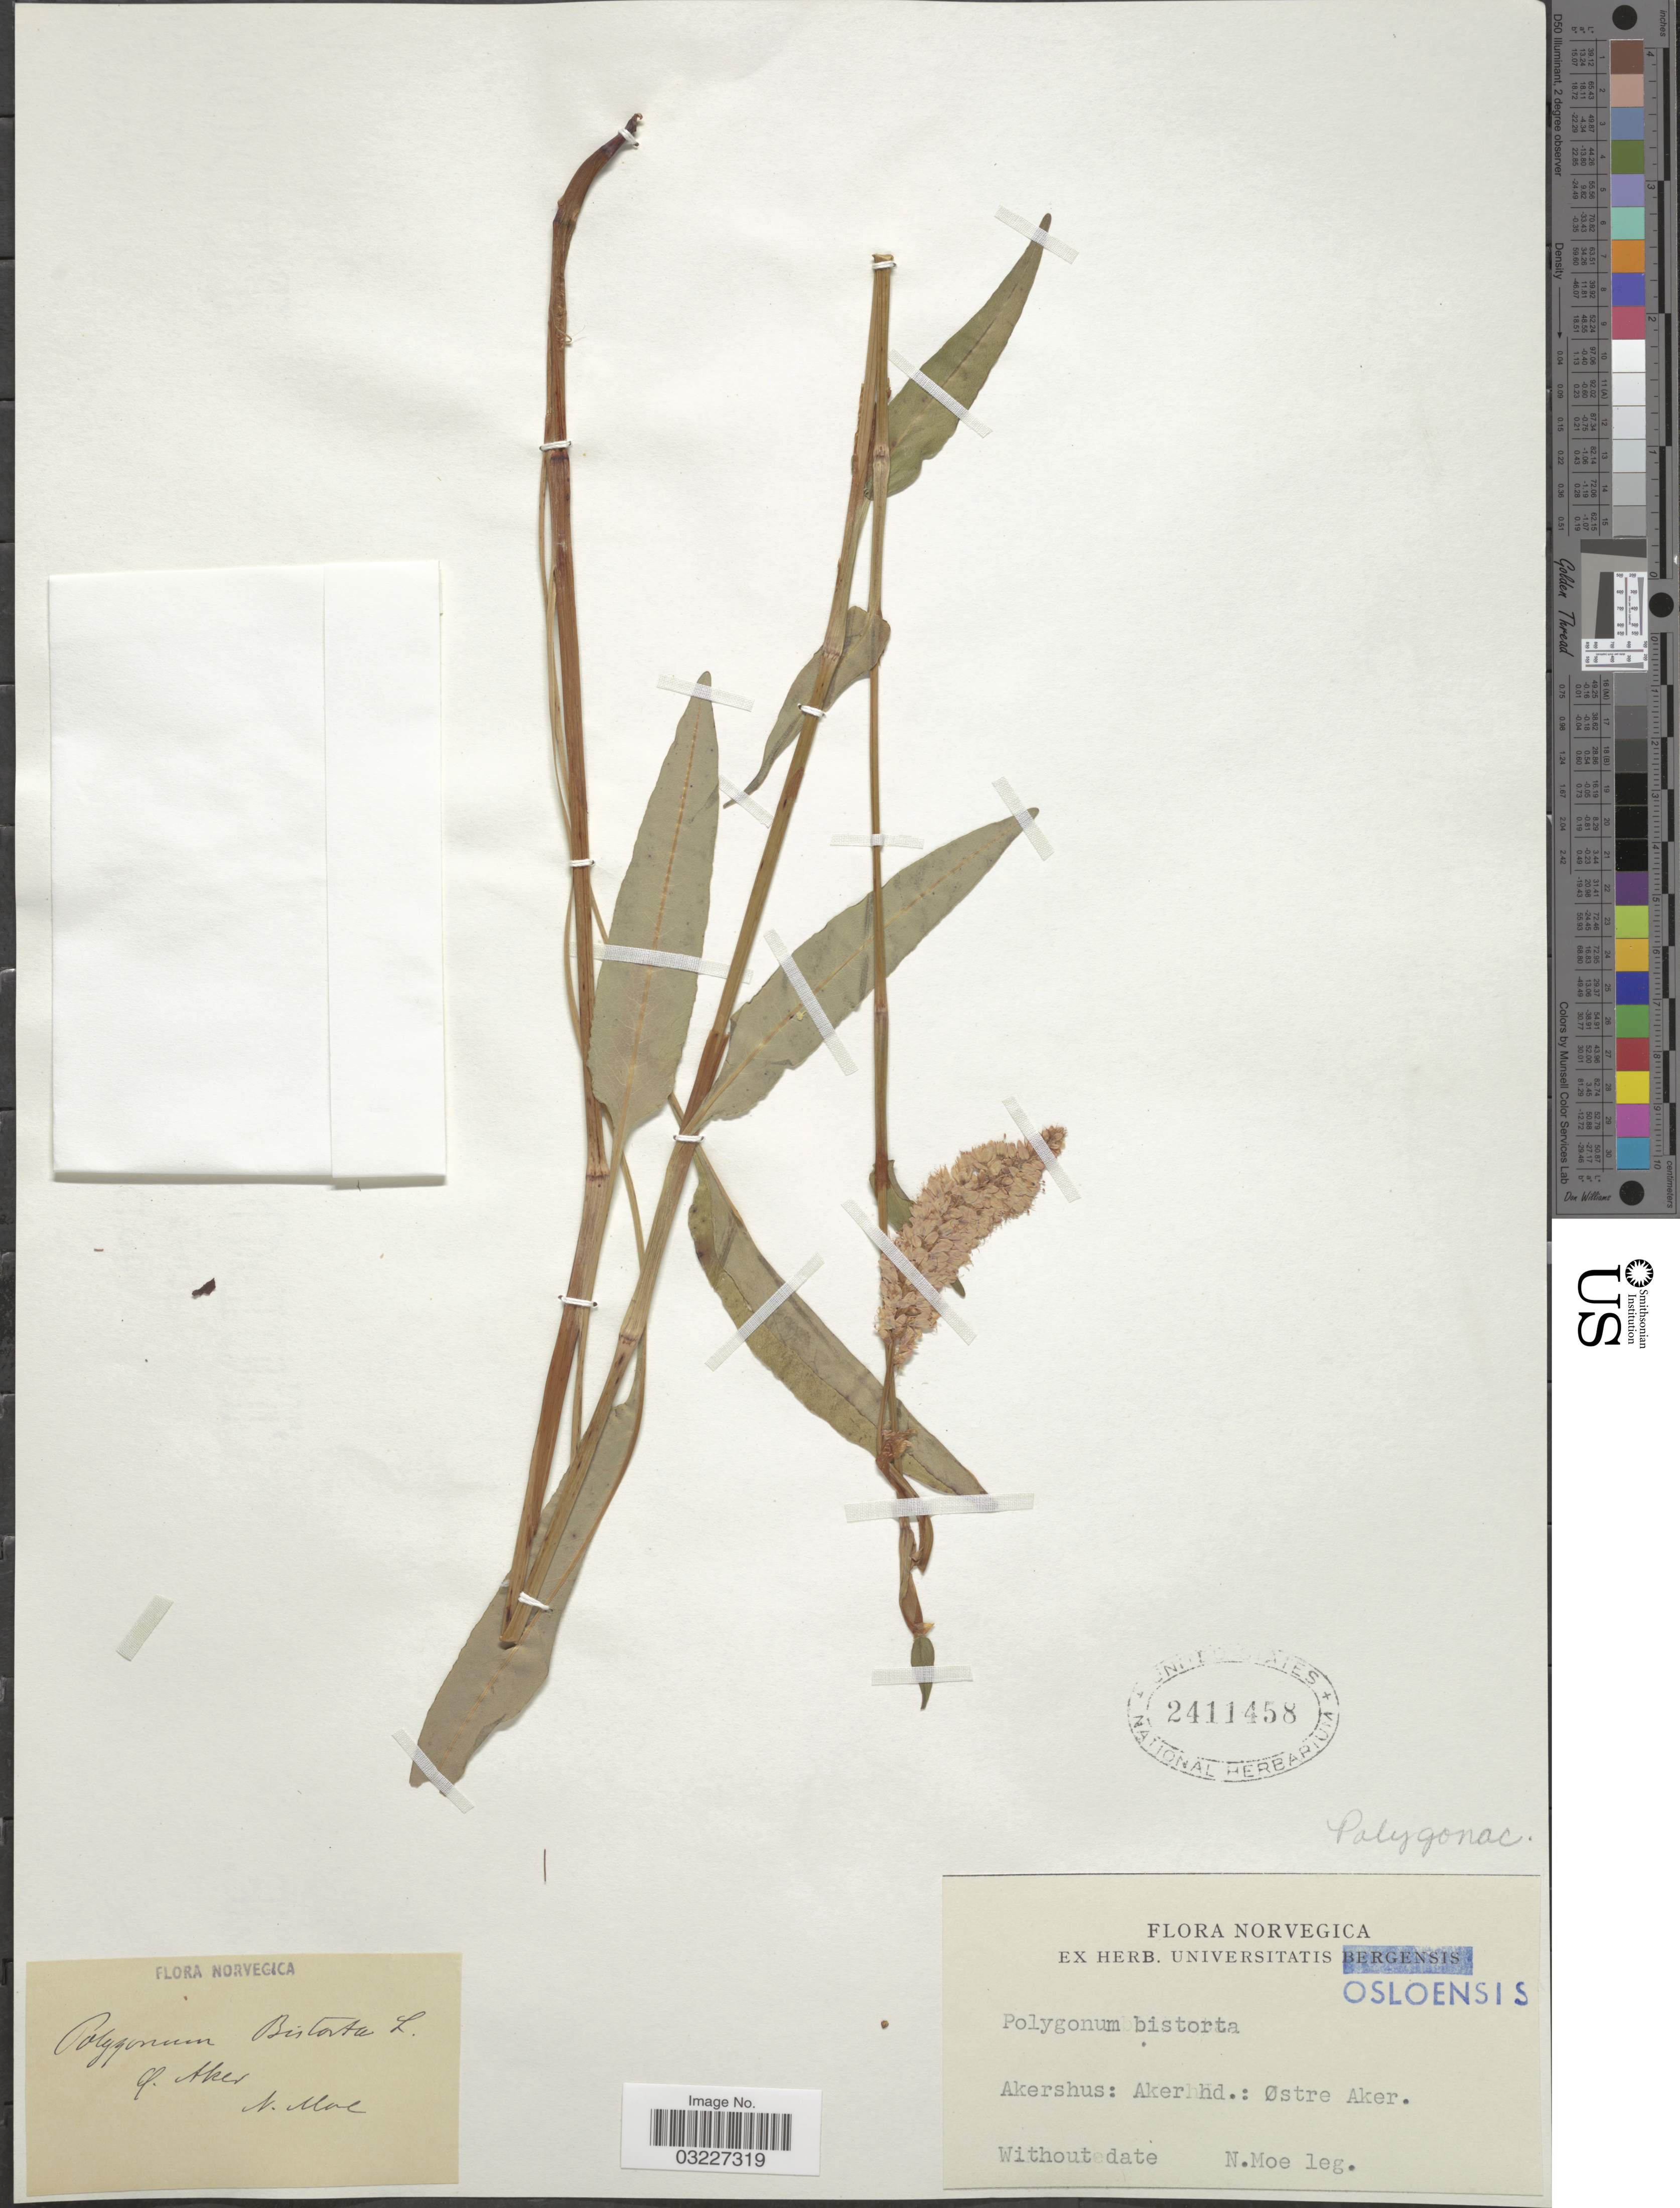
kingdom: Plantae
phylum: Tracheophyta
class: Magnoliopsida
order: Caryophyllales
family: Polygonaceae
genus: Bistorta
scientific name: Bistorta officinalis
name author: Delarbre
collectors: N. Moe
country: Norway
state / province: Akershus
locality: Aker hd.: Østre Aker.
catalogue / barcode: US 2411458